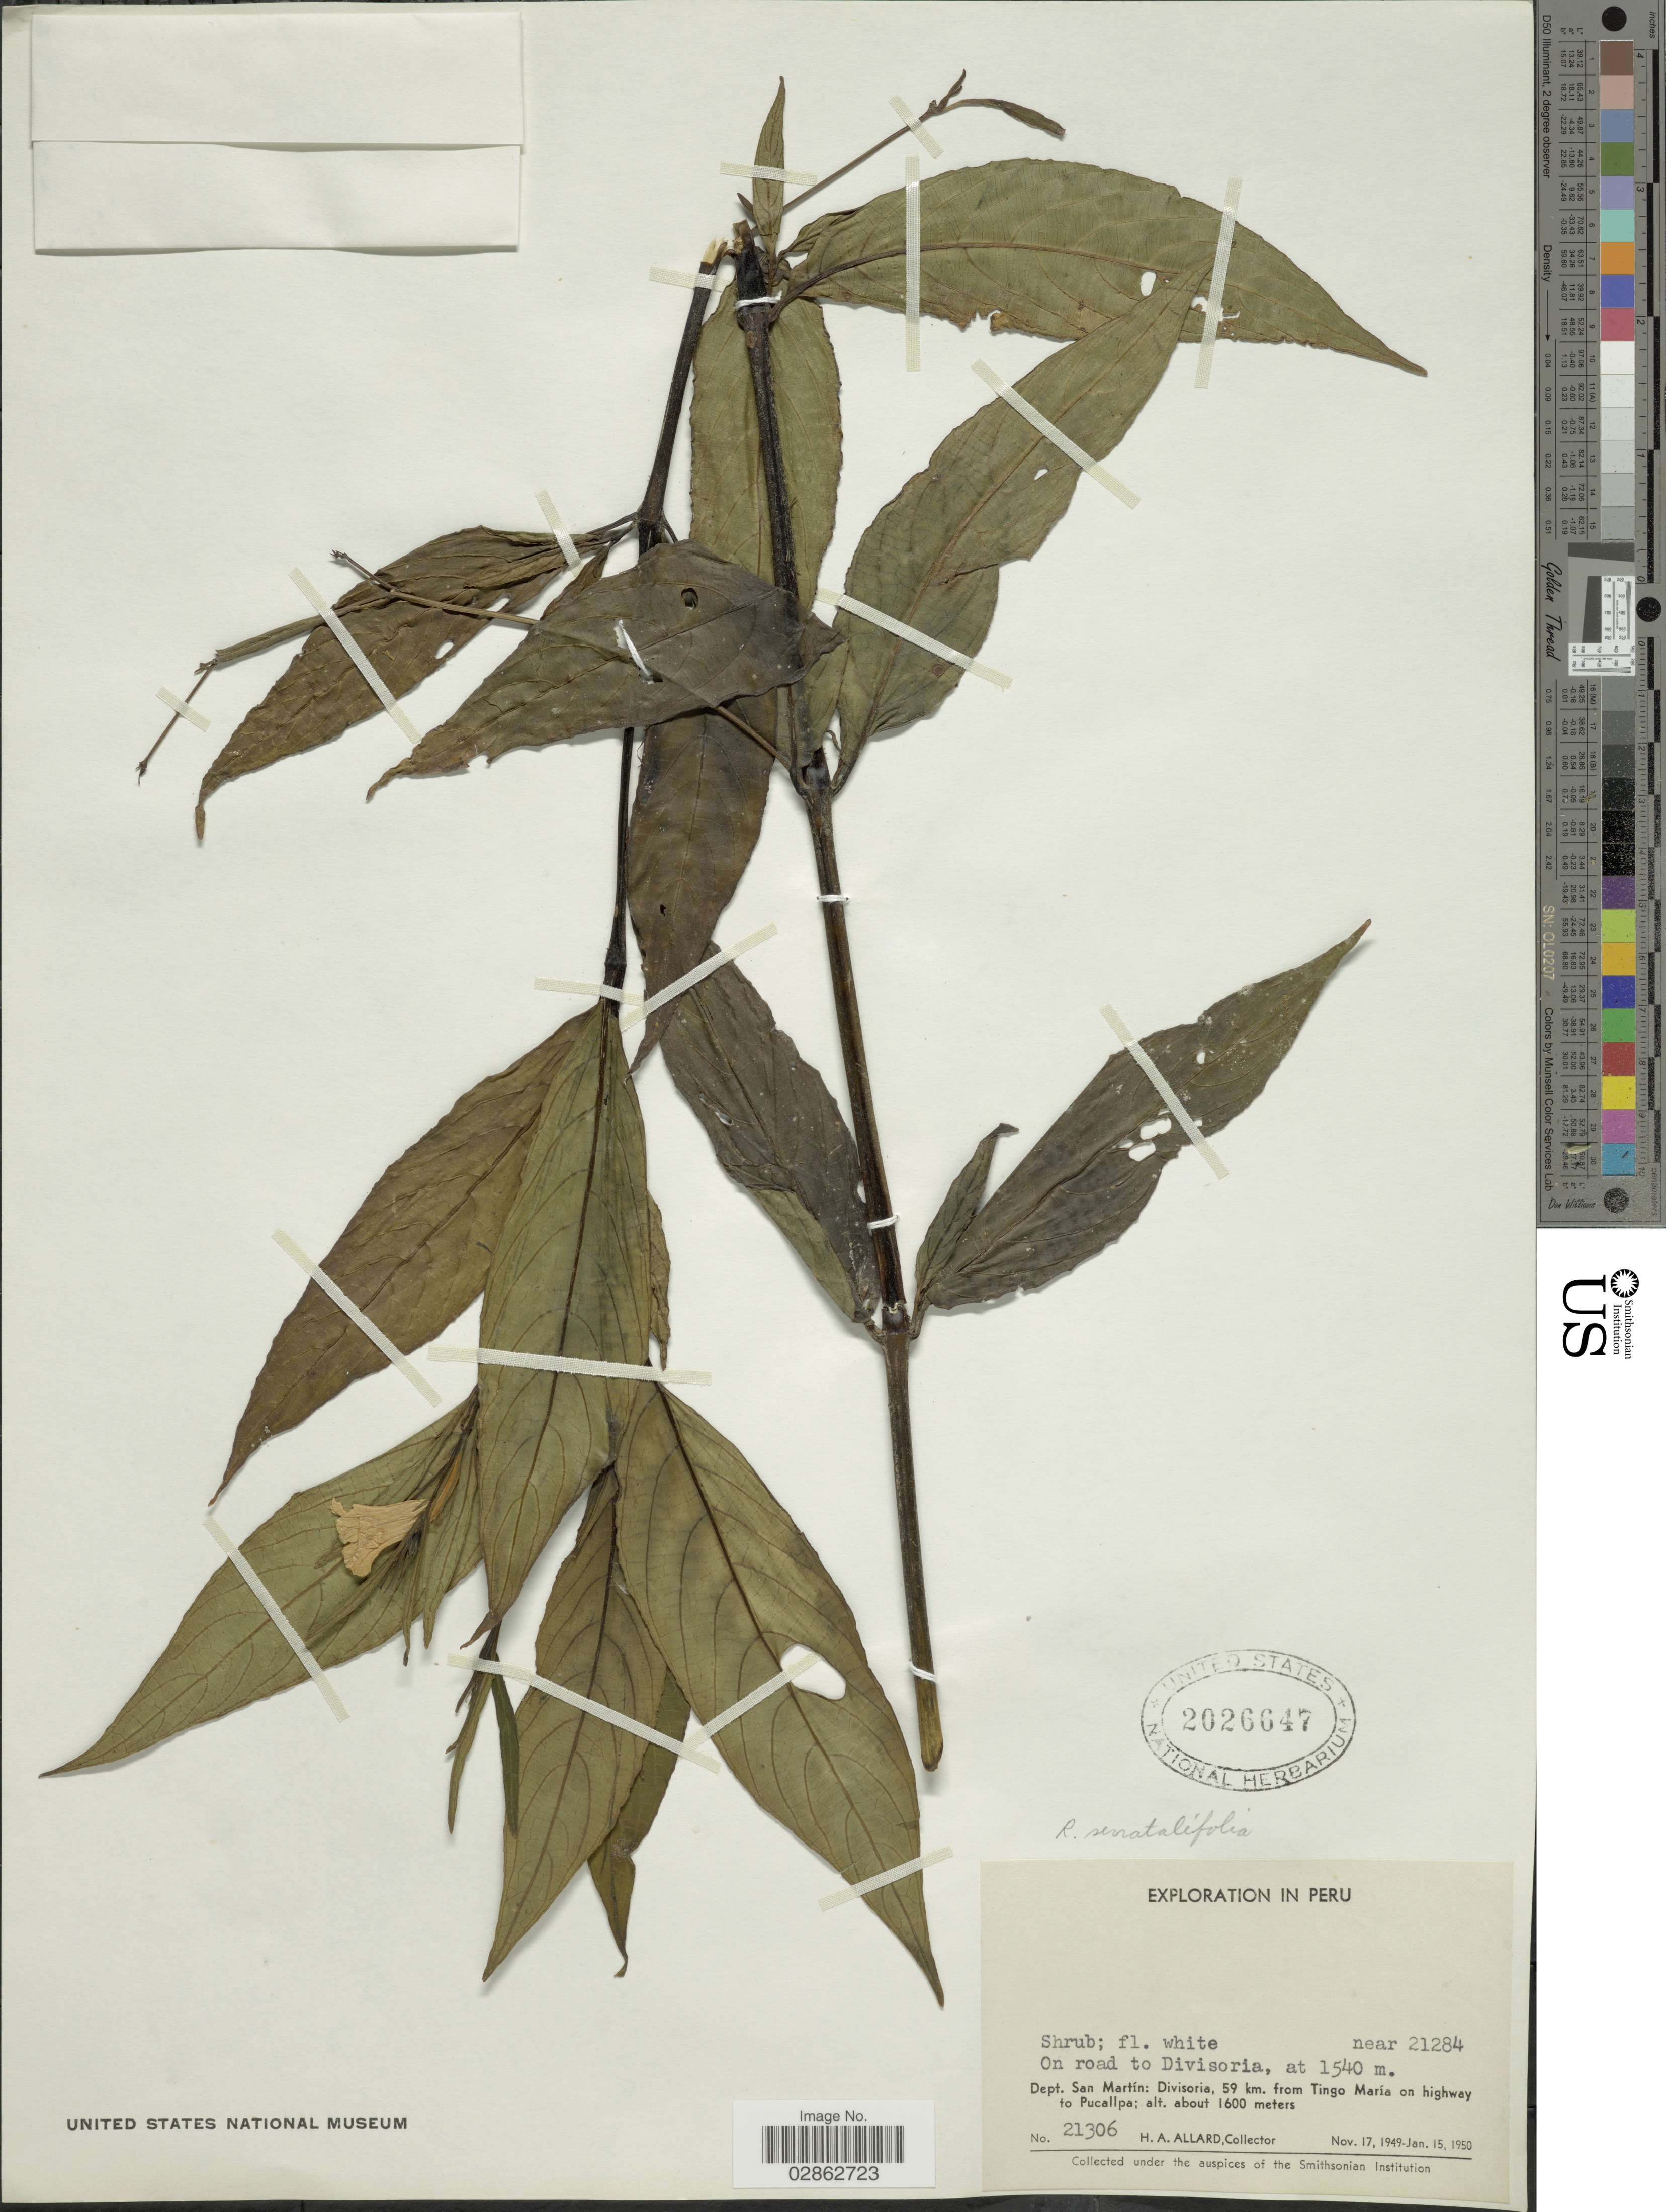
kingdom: Plantae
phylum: Tracheophyta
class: Magnoliopsida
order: Lamiales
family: Acanthaceae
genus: Ruellia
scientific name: Ruellia sp.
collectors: H. A. Allard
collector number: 21306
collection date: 1949-11-17/1950-01-15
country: Peru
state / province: San Martín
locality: On road to Divisoria. Dept. San Martín: Divisoria, 59 km. from Tingo María on highway to Pucallpa.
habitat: on road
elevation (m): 1540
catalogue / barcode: US 2026647